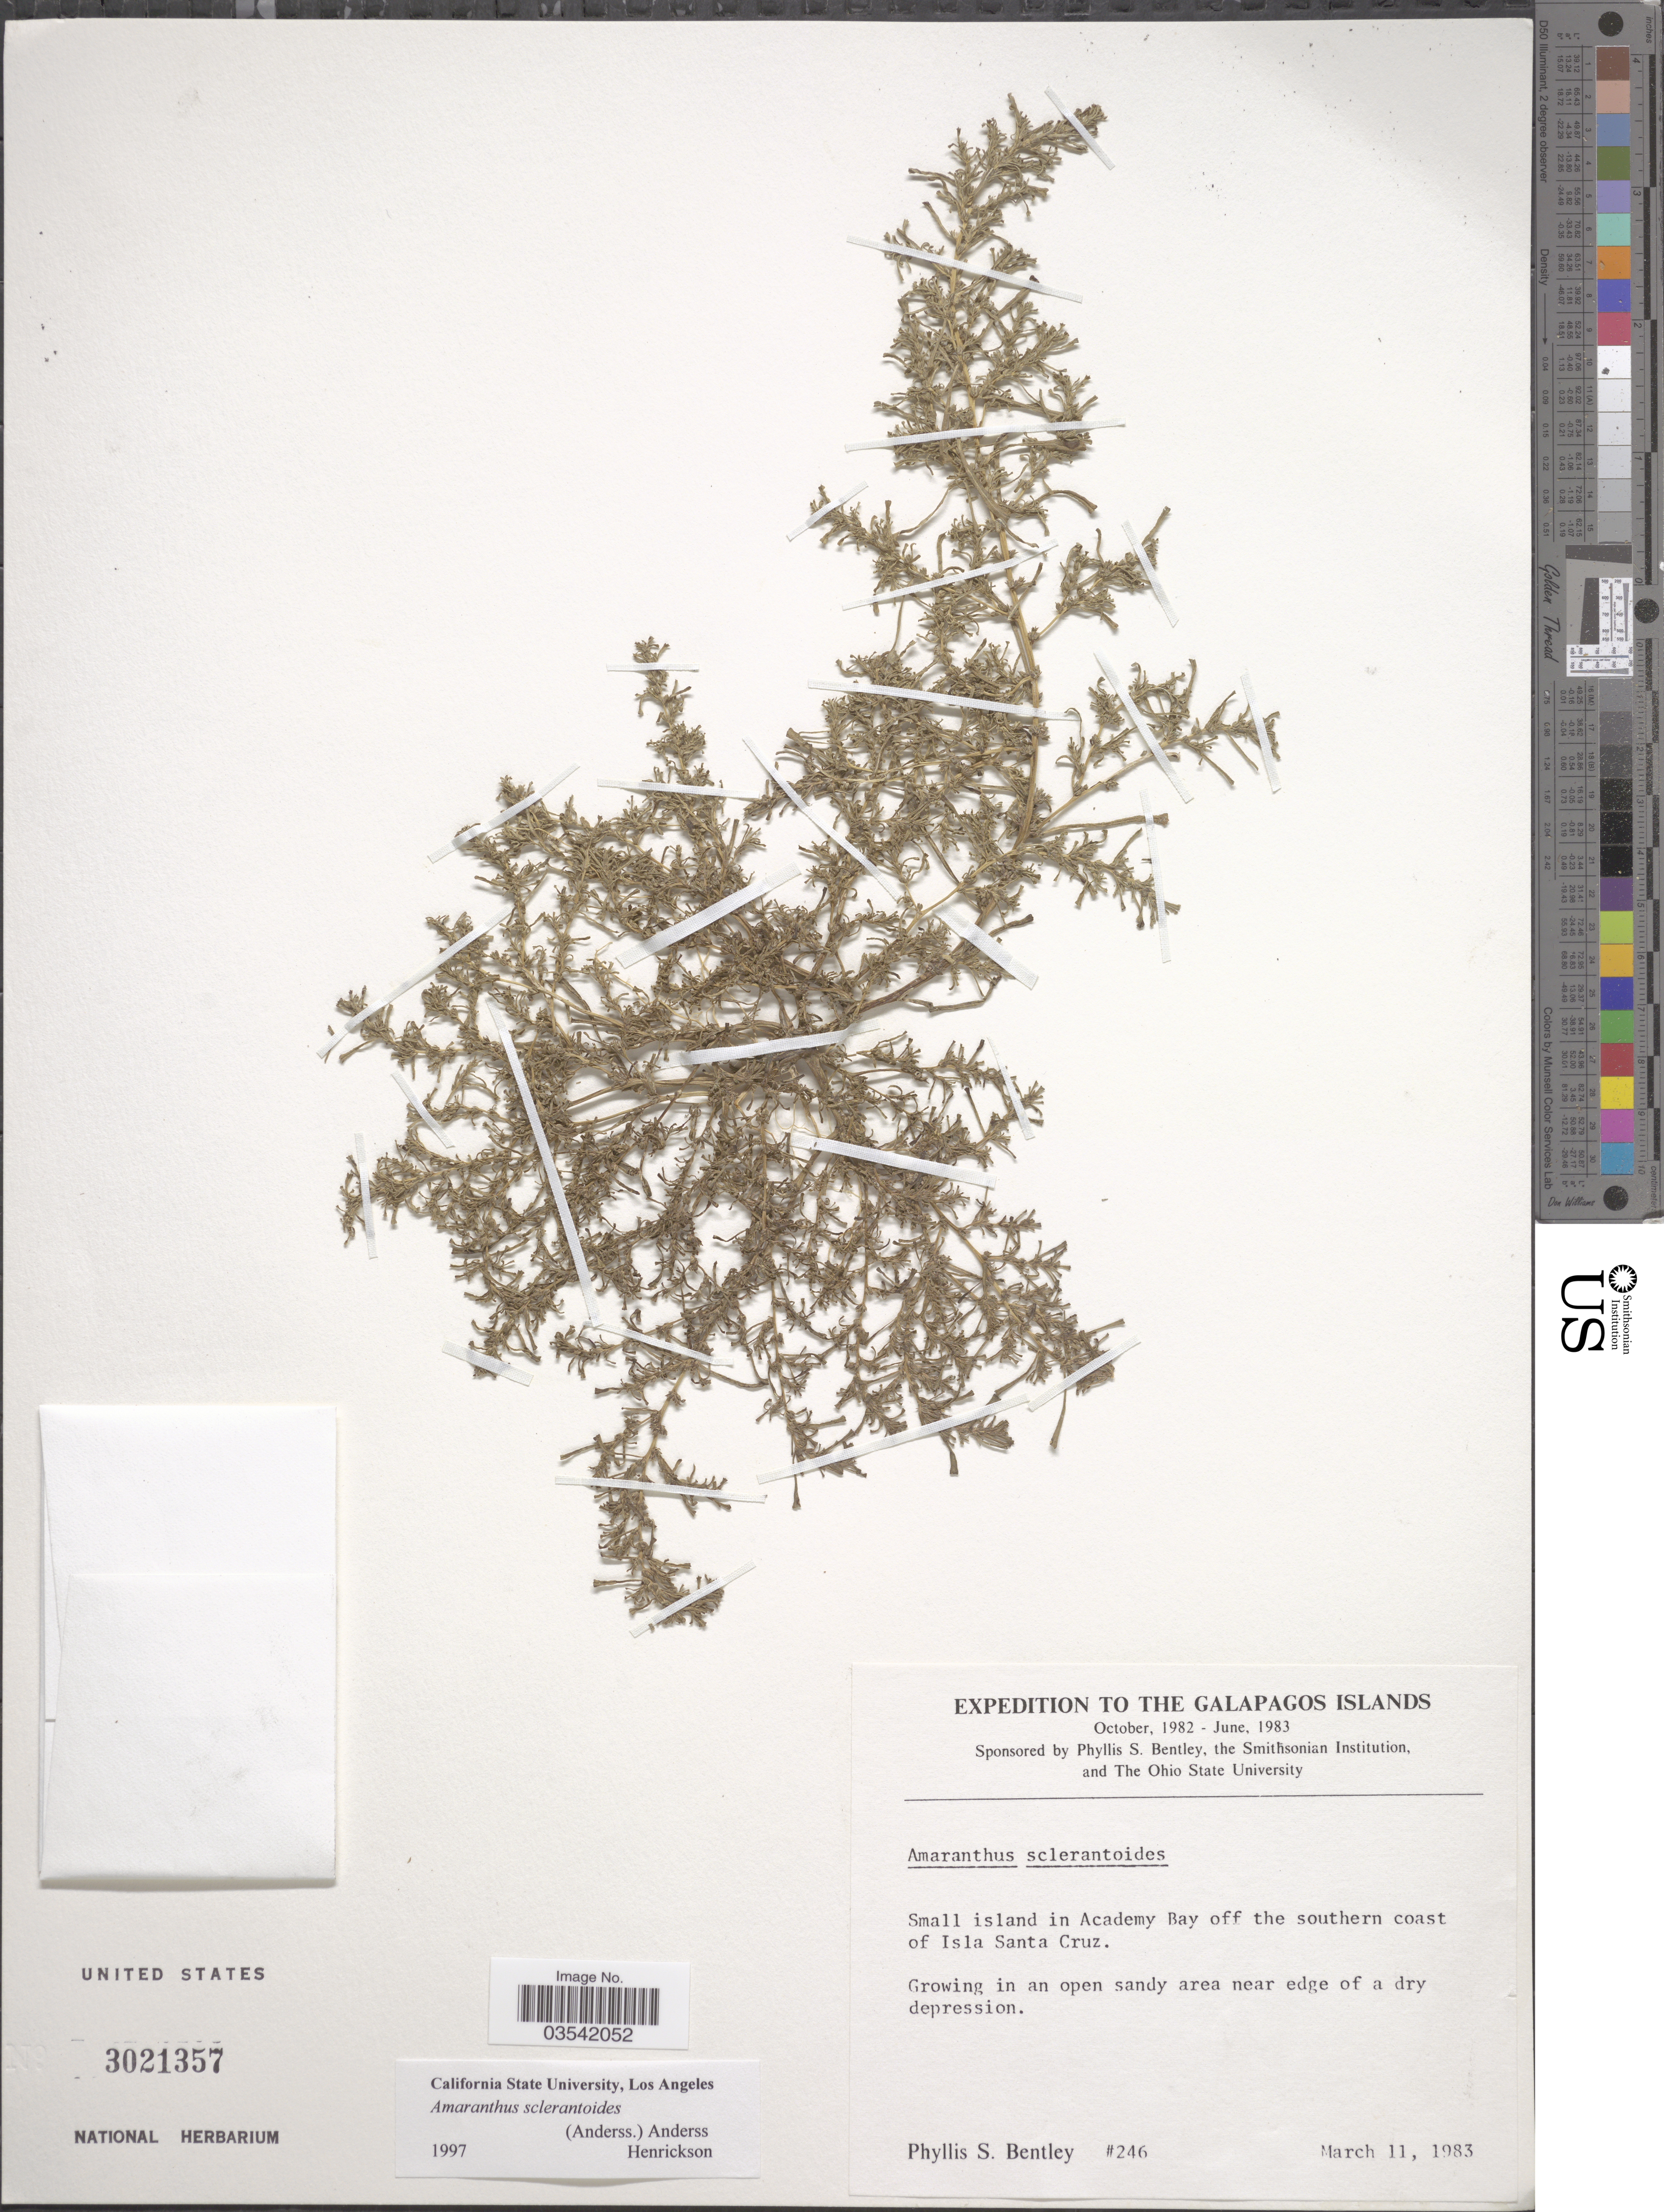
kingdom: Plantae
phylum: Tracheophyta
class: Magnoliopsida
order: Caryophyllales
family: Amaranthaceae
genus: Amaranthus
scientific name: Amaranthus sclerantoides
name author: (Andersson) Andersson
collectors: P. S. Bentley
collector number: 246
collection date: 1983-03-11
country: Ecuador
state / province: Colón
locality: Galapagos Islands. Small island in Academy Bay off the southern coast of Isla Santa Cruz.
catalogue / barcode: US 3021357